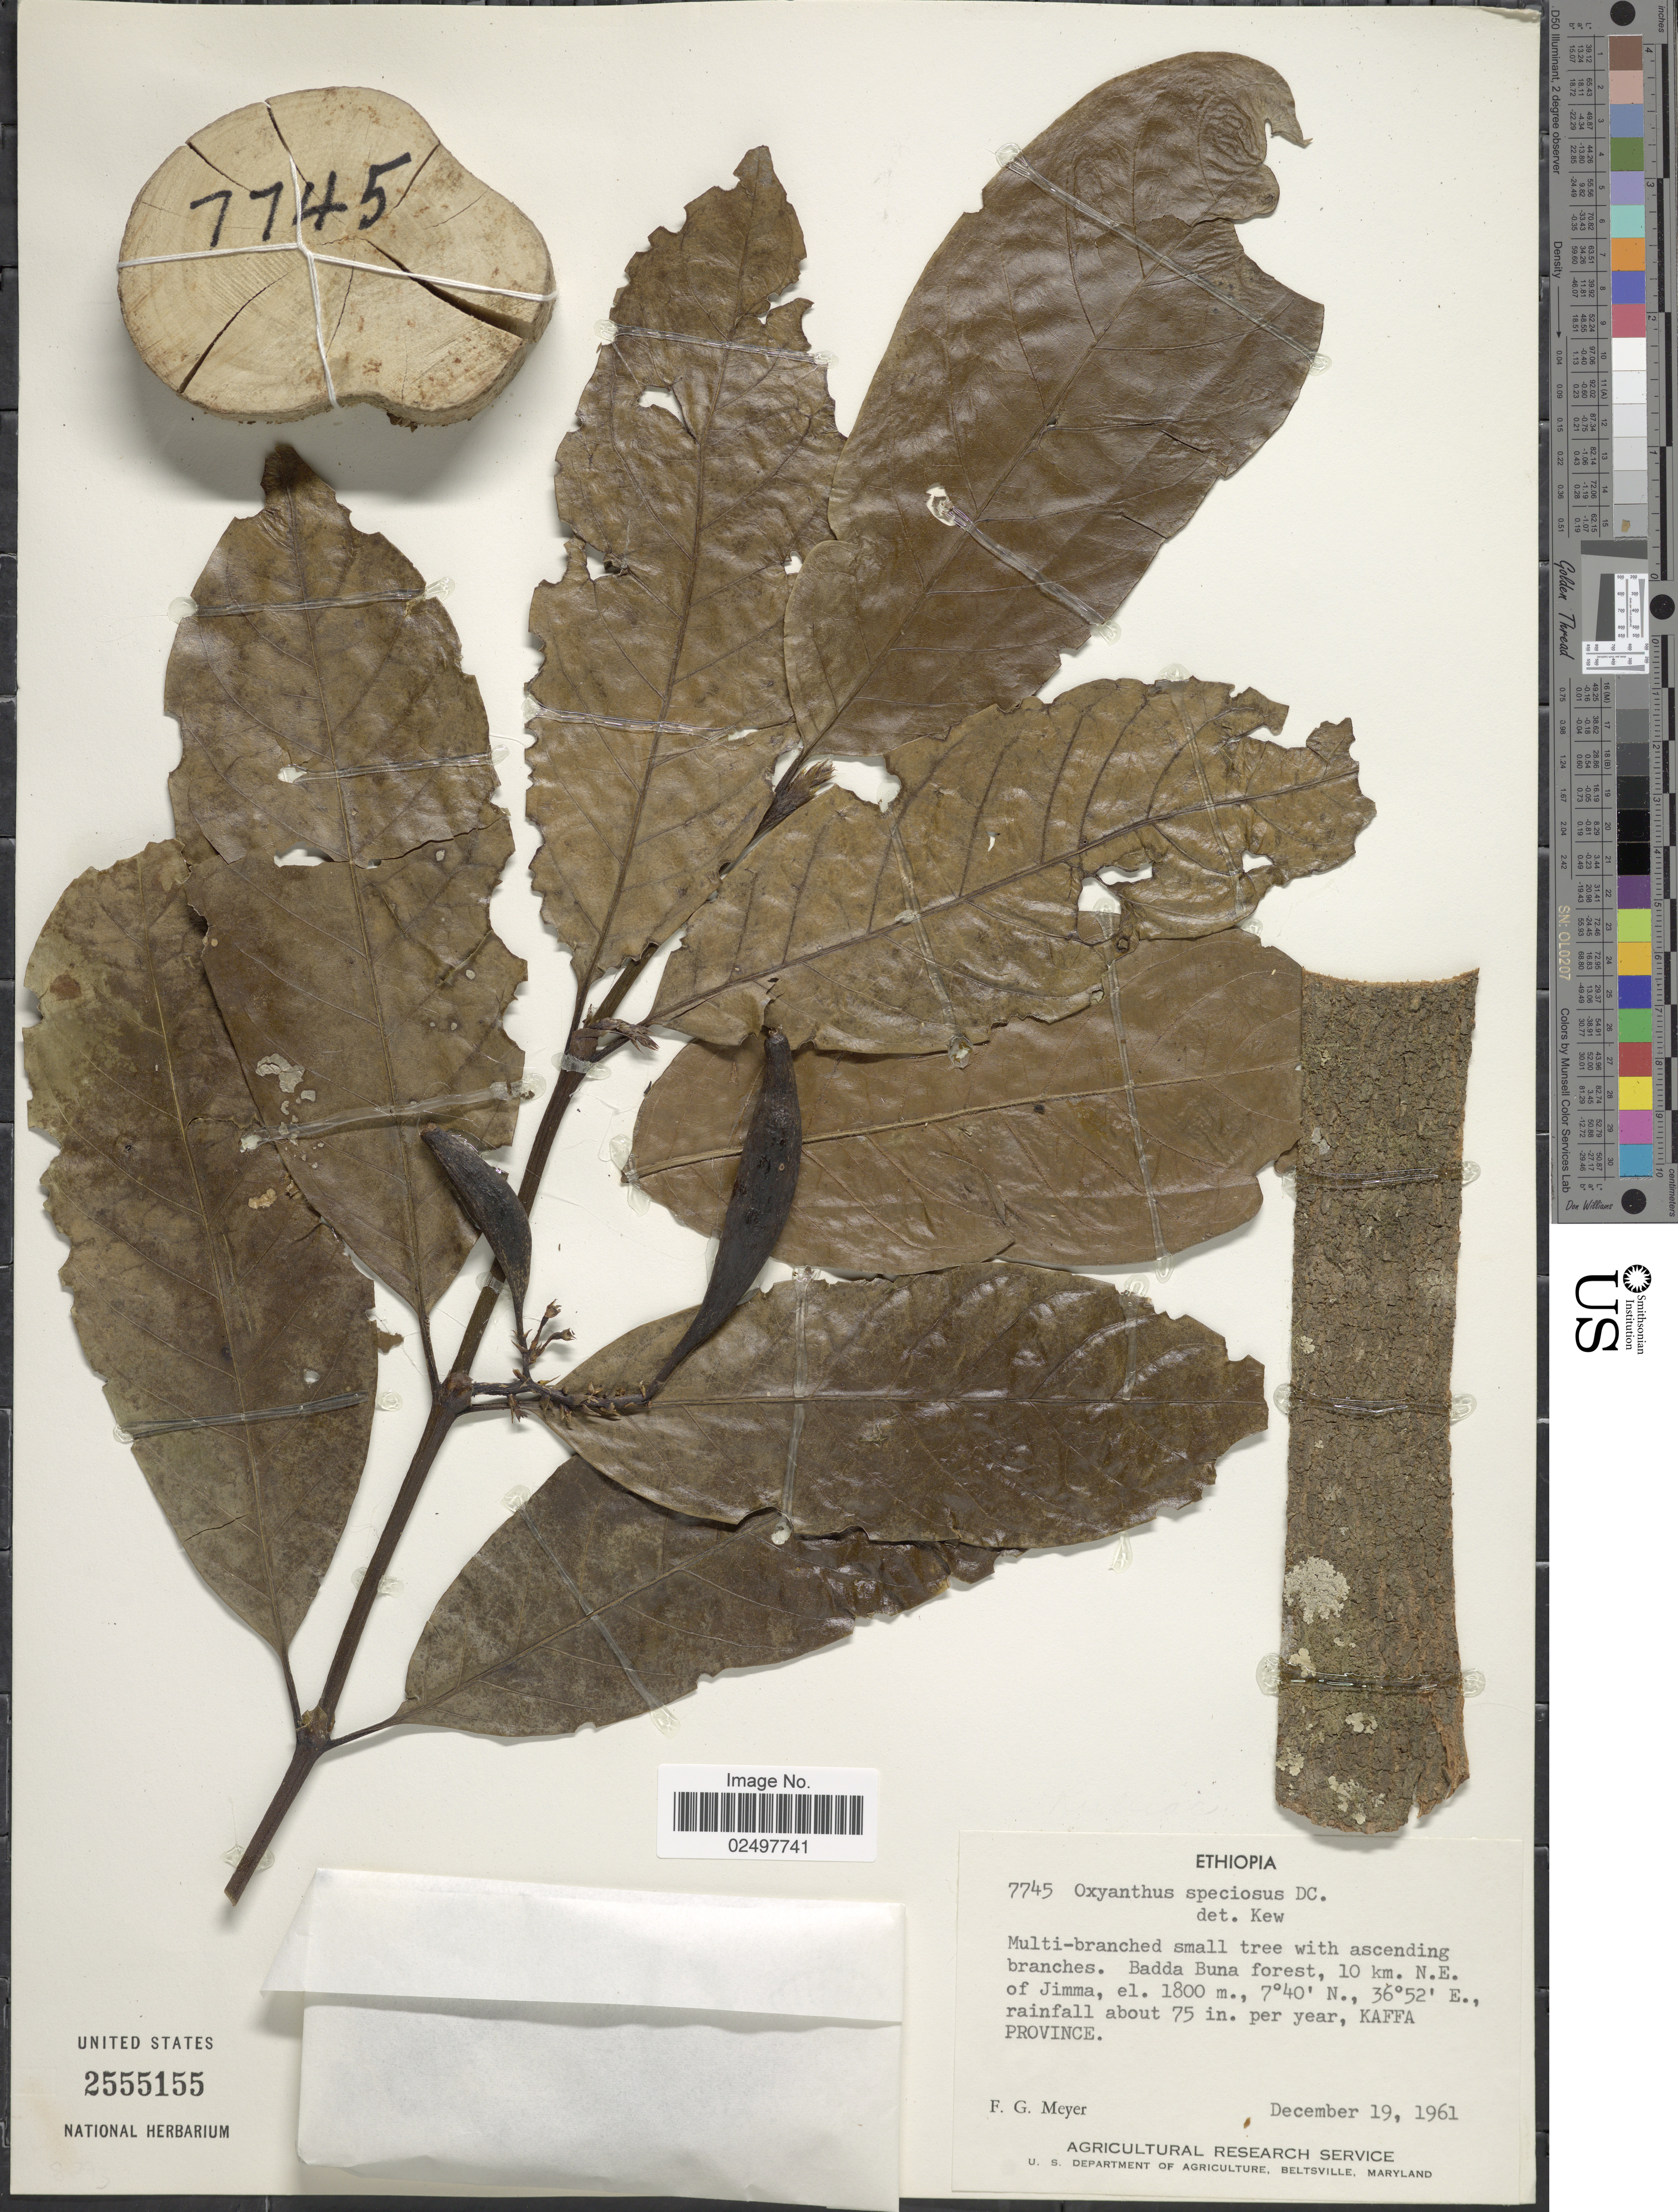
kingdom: Plantae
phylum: Tracheophyta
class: Magnoliopsida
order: Gentianales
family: Rubiaceae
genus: Oxyanthus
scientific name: Oxyanthus speciosus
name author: DC.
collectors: F. G. Meyer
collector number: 7745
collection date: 1961-12-19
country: Ethiopia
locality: Badda Buna Forest, 10 km. N.E. of Jimma, rainfall about 75 in. per year, Kaffa District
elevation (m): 1800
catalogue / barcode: US 2555155